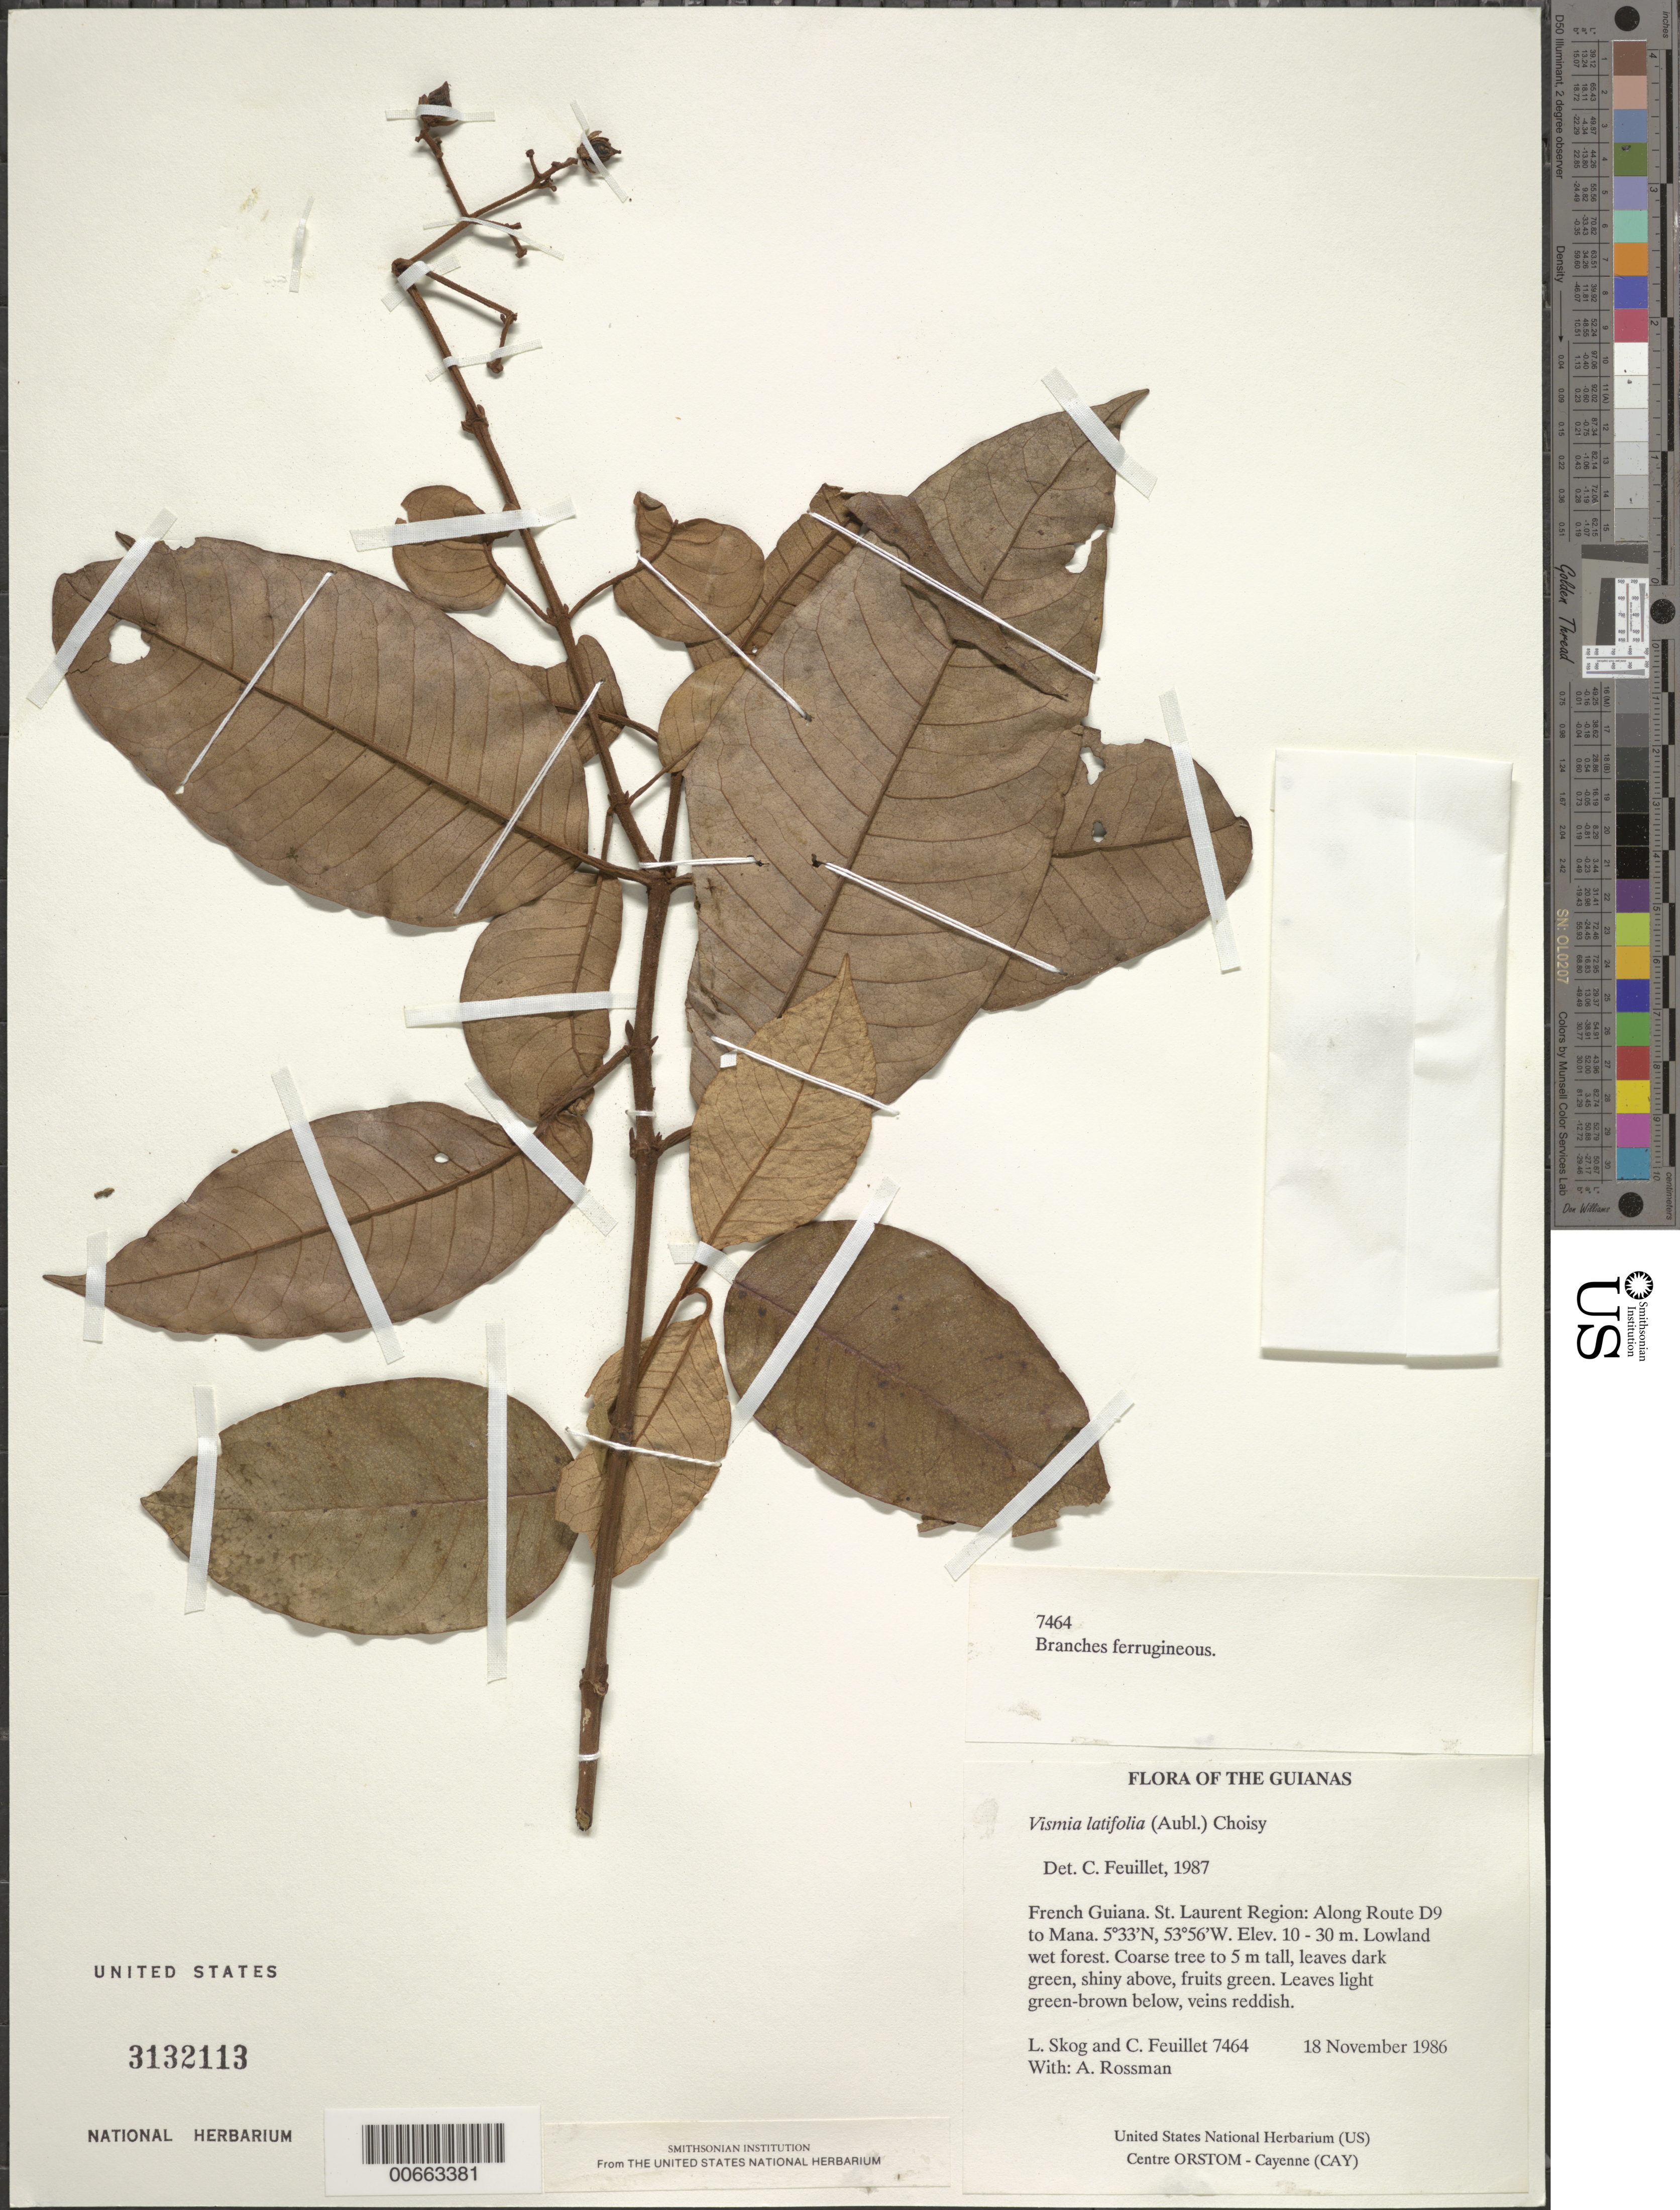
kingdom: Plantae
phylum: Tracheophyta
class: Magnoliopsida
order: Malpighiales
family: Hypericaceae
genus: Vismia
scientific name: Vismia latifolia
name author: (Aubl.) Choisy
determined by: Feuillet, C.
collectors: L. E. Skog, C. Feuillet & A. Rossman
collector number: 7464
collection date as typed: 18 November 1986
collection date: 1986-11-18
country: French Guiana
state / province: Saint-Laurent-du-Maroni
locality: Along Route D9 to Mana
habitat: Lowland wet forest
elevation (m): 10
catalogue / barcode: US 3132113